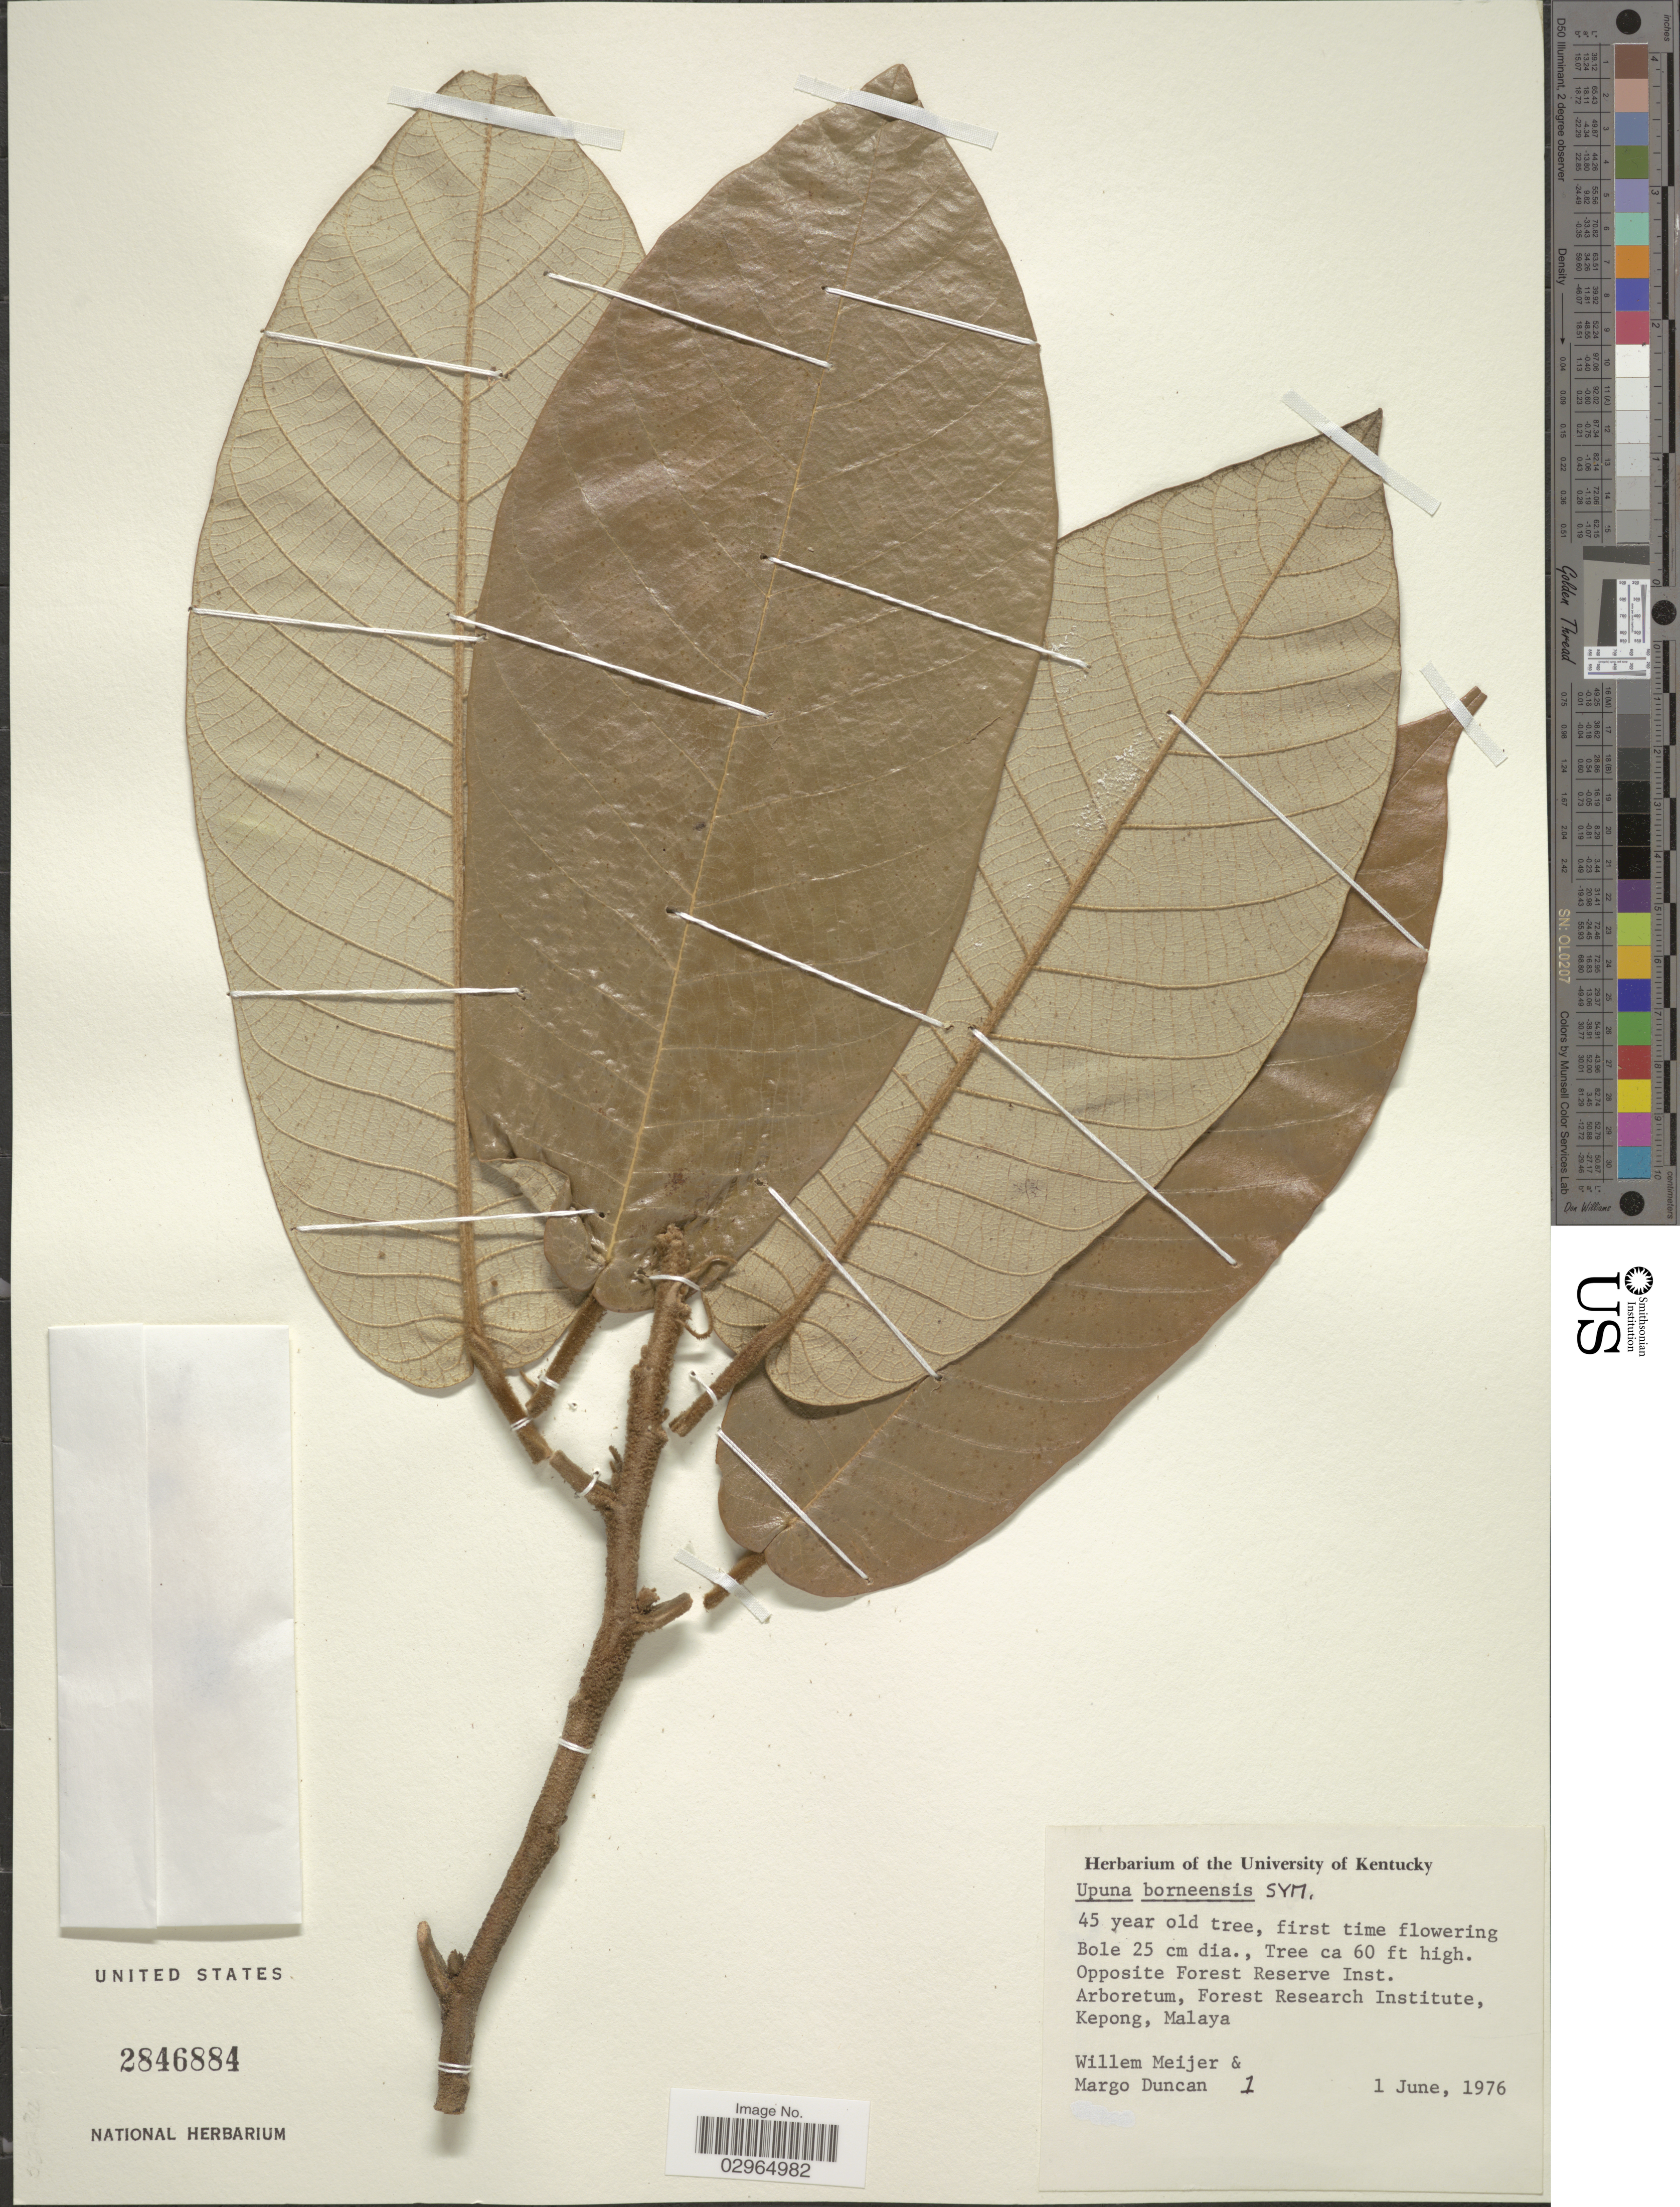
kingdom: Plantae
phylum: Tracheophyta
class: Magnoliopsida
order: Malvales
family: Dipterocarpaceae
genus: Upuna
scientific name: Upuna boreensis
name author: Symington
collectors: W. Meijer & M. Duncan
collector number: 1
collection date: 1976-06-01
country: Malaysia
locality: Arboretum, Forest Research Institute, Kepong, Malaya.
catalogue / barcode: US 2846884